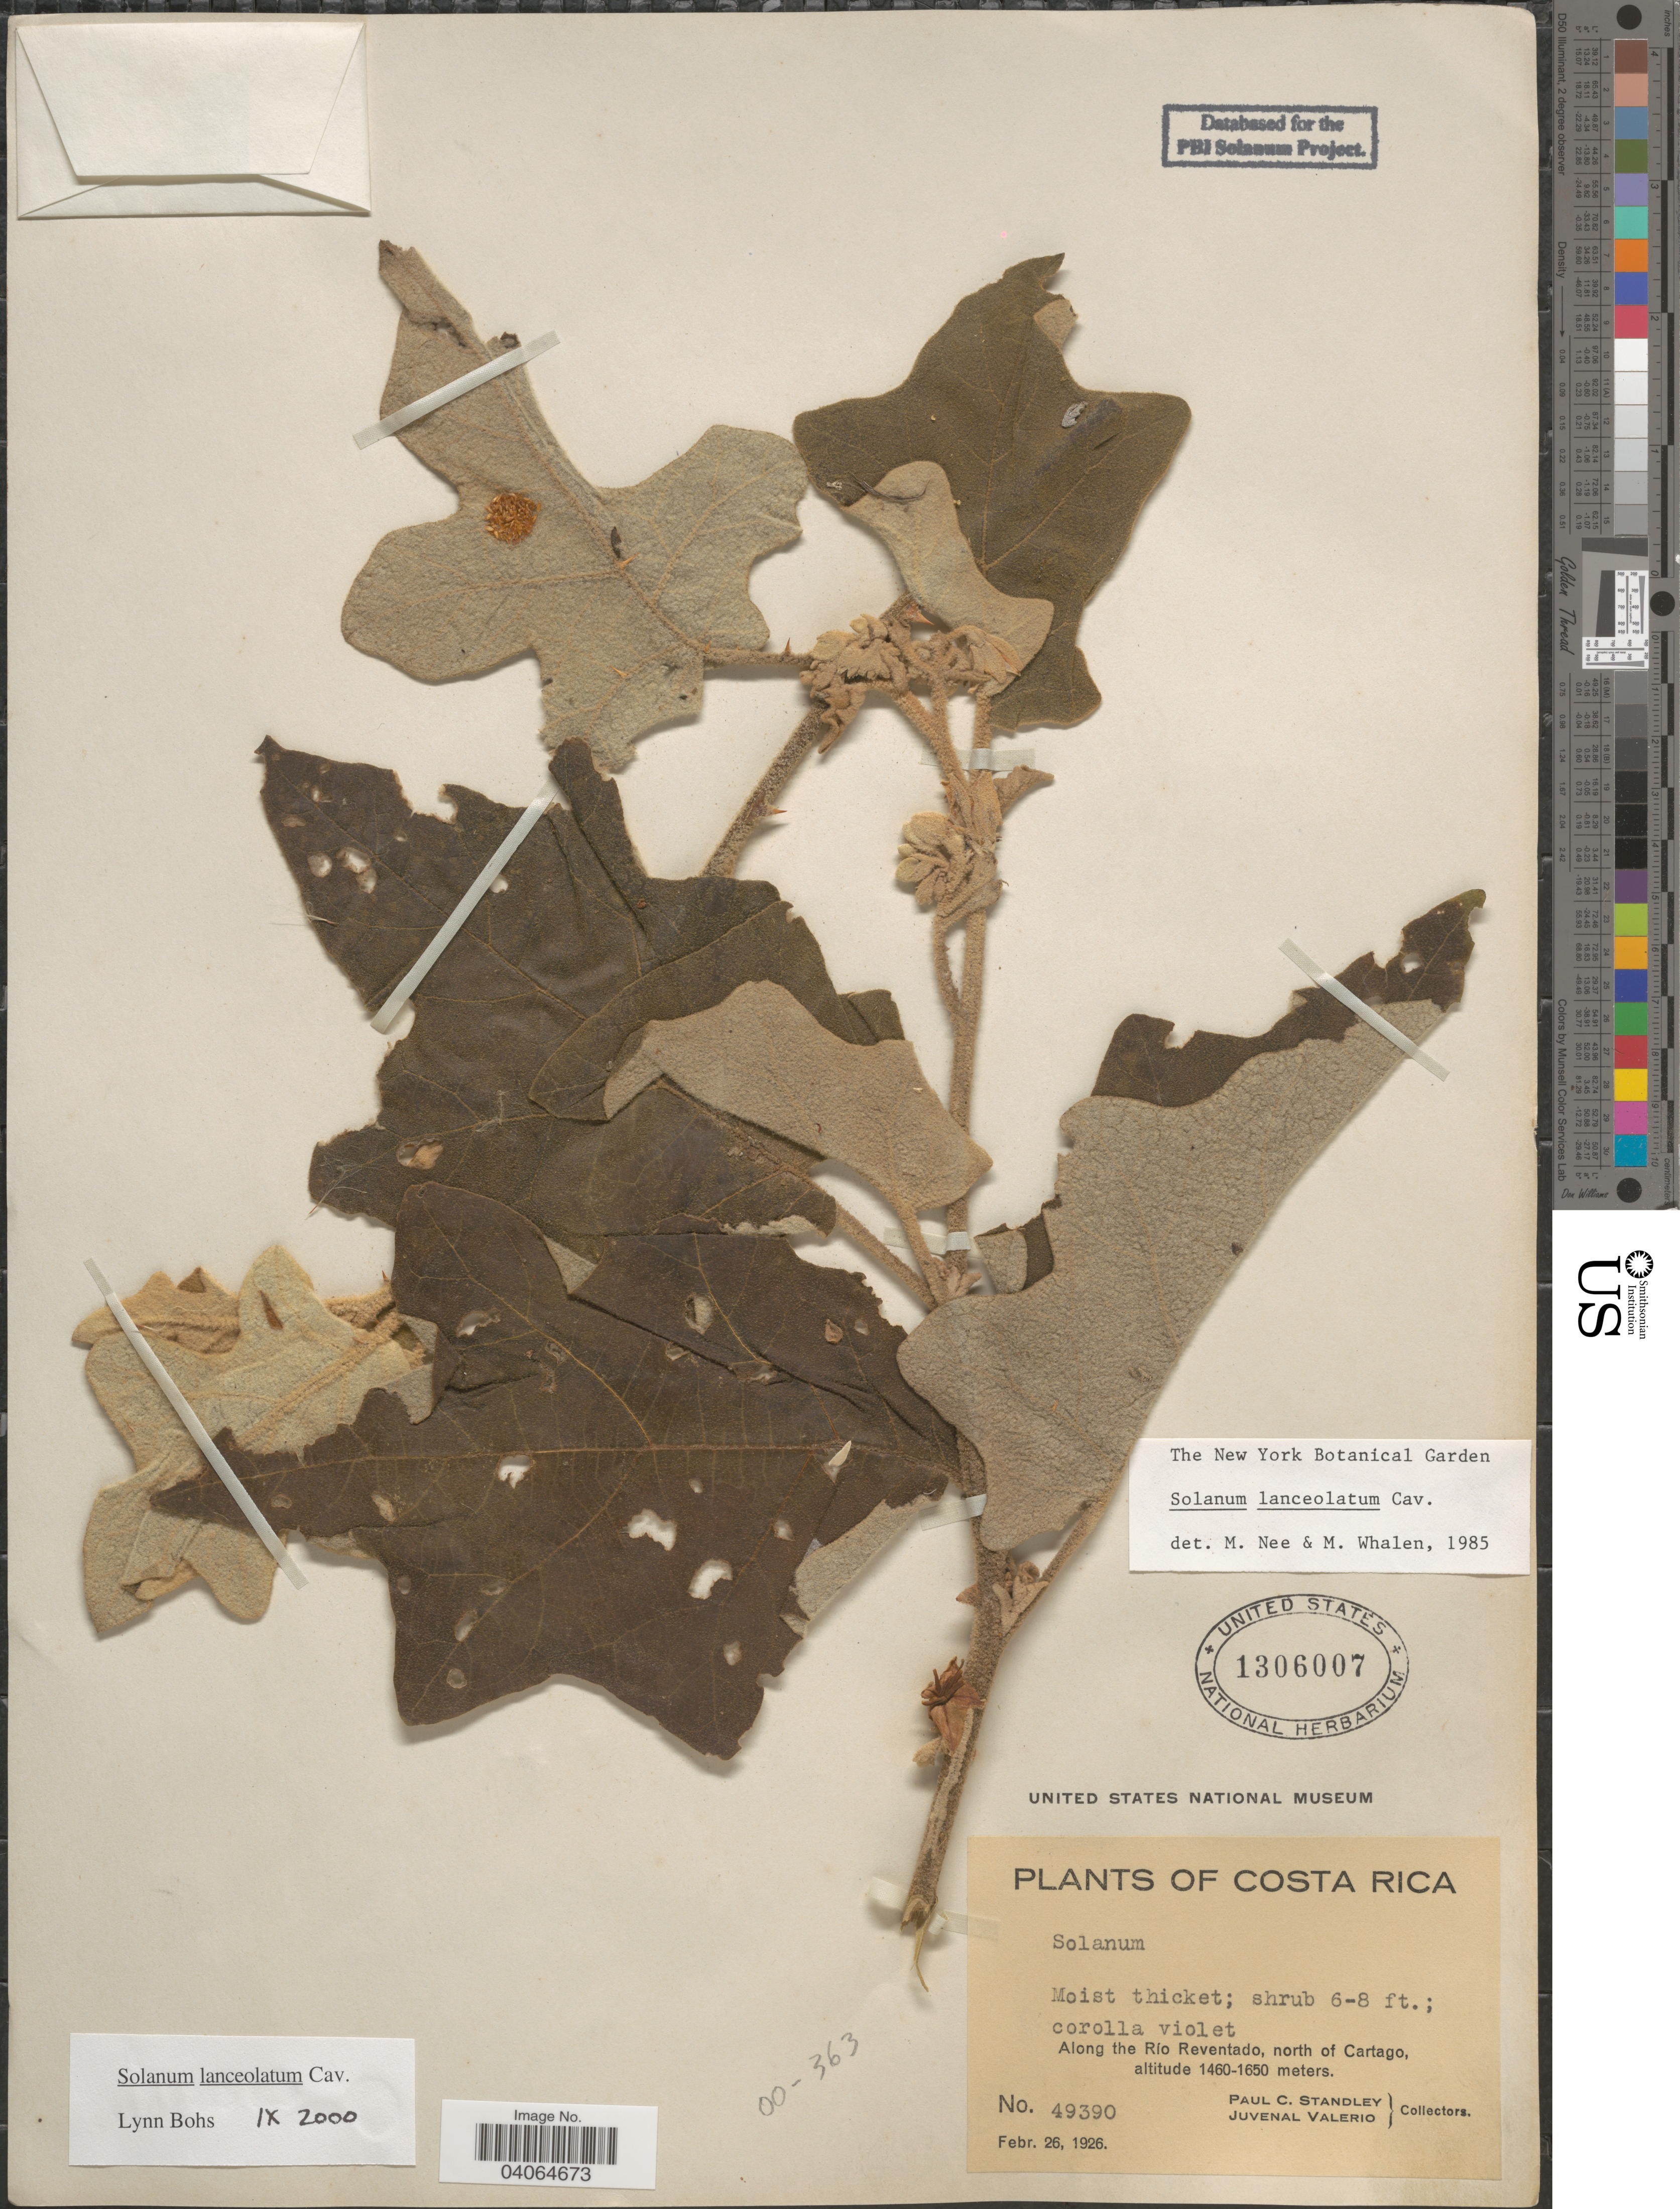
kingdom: Plantae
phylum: Tracheophyta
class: Magnoliopsida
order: Solanales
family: Solanaceae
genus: Solanum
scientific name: Solanum lanceolatum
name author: Berthault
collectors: P. C. Standley & J. Valerio R.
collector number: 49390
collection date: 1926-02-26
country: Costa Rica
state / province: Cartago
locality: Along the Río Reventado, north of Cartago.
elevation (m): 1460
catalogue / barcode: US 1306007